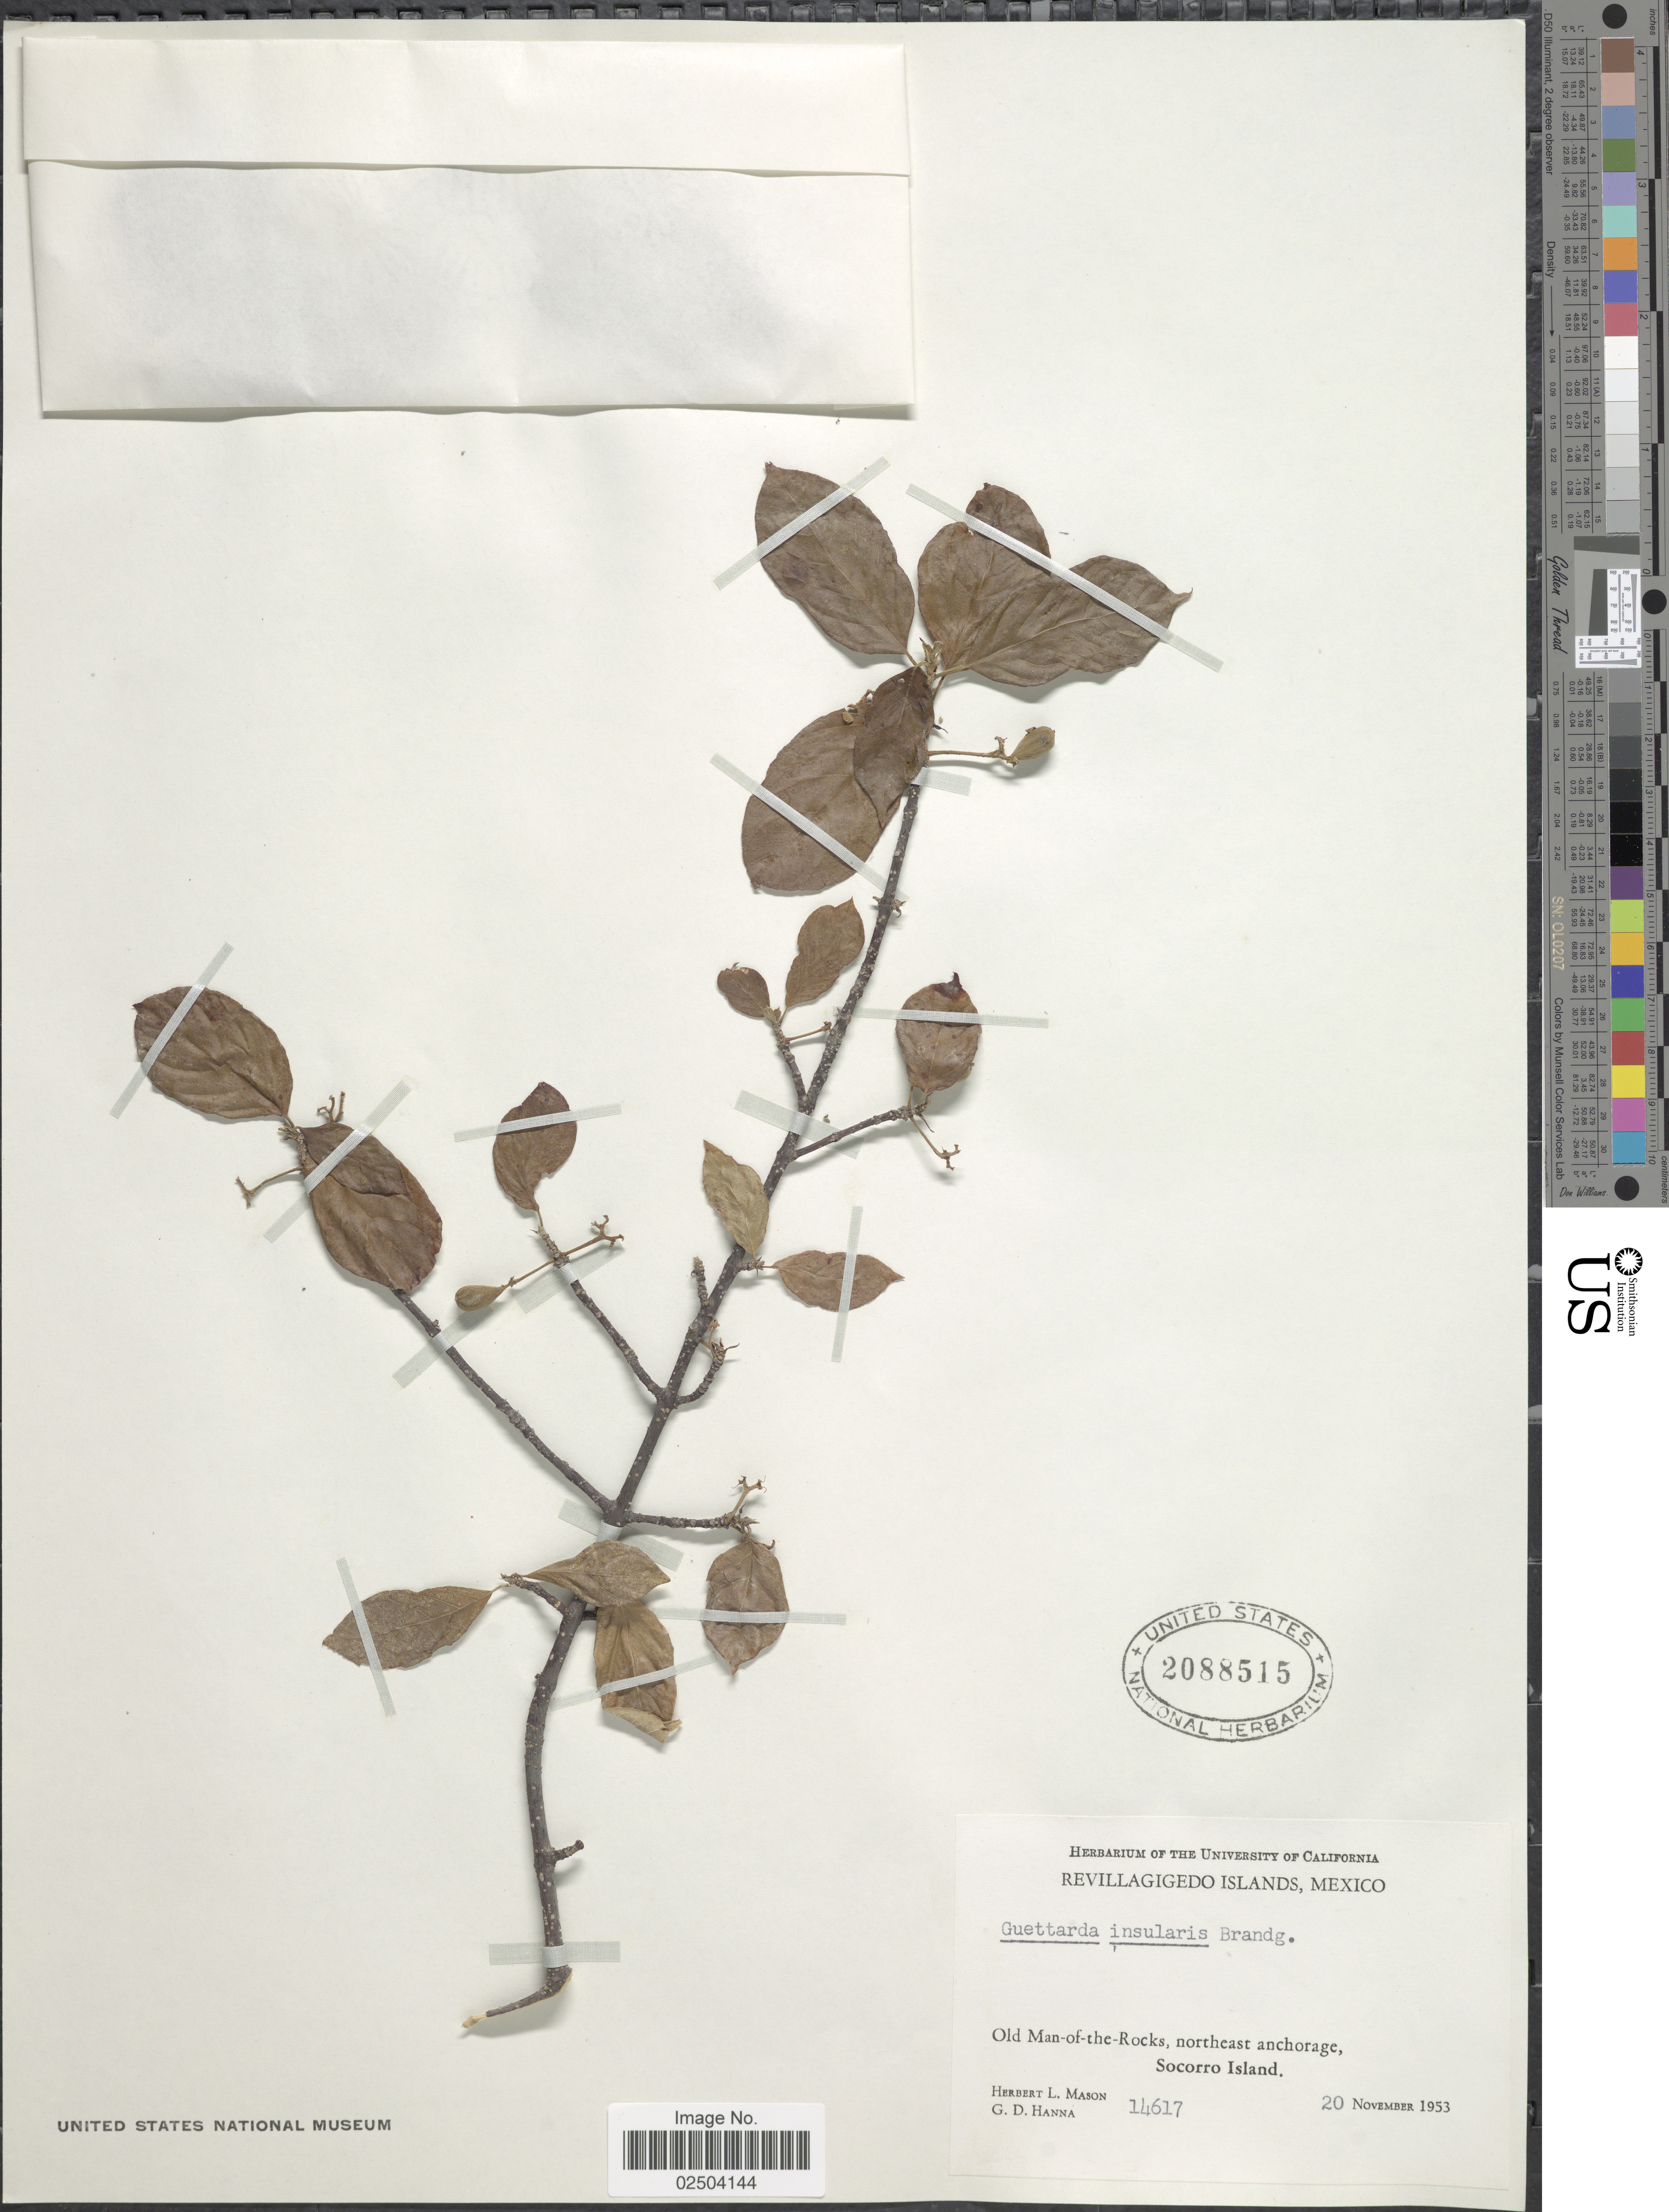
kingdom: Plantae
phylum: Tracheophyta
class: Magnoliopsida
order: Gentianales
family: Rubiaceae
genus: Guettarda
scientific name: Guettarda insularis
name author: Brandegee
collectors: H. L. Mason & G. D. Hanna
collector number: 14617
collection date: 1953-11-20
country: Mexico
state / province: Colima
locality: Revillagigedo Islands. old Man-of-the-Rocks, northeast anchorage. Socorro Island.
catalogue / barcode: US 2088515